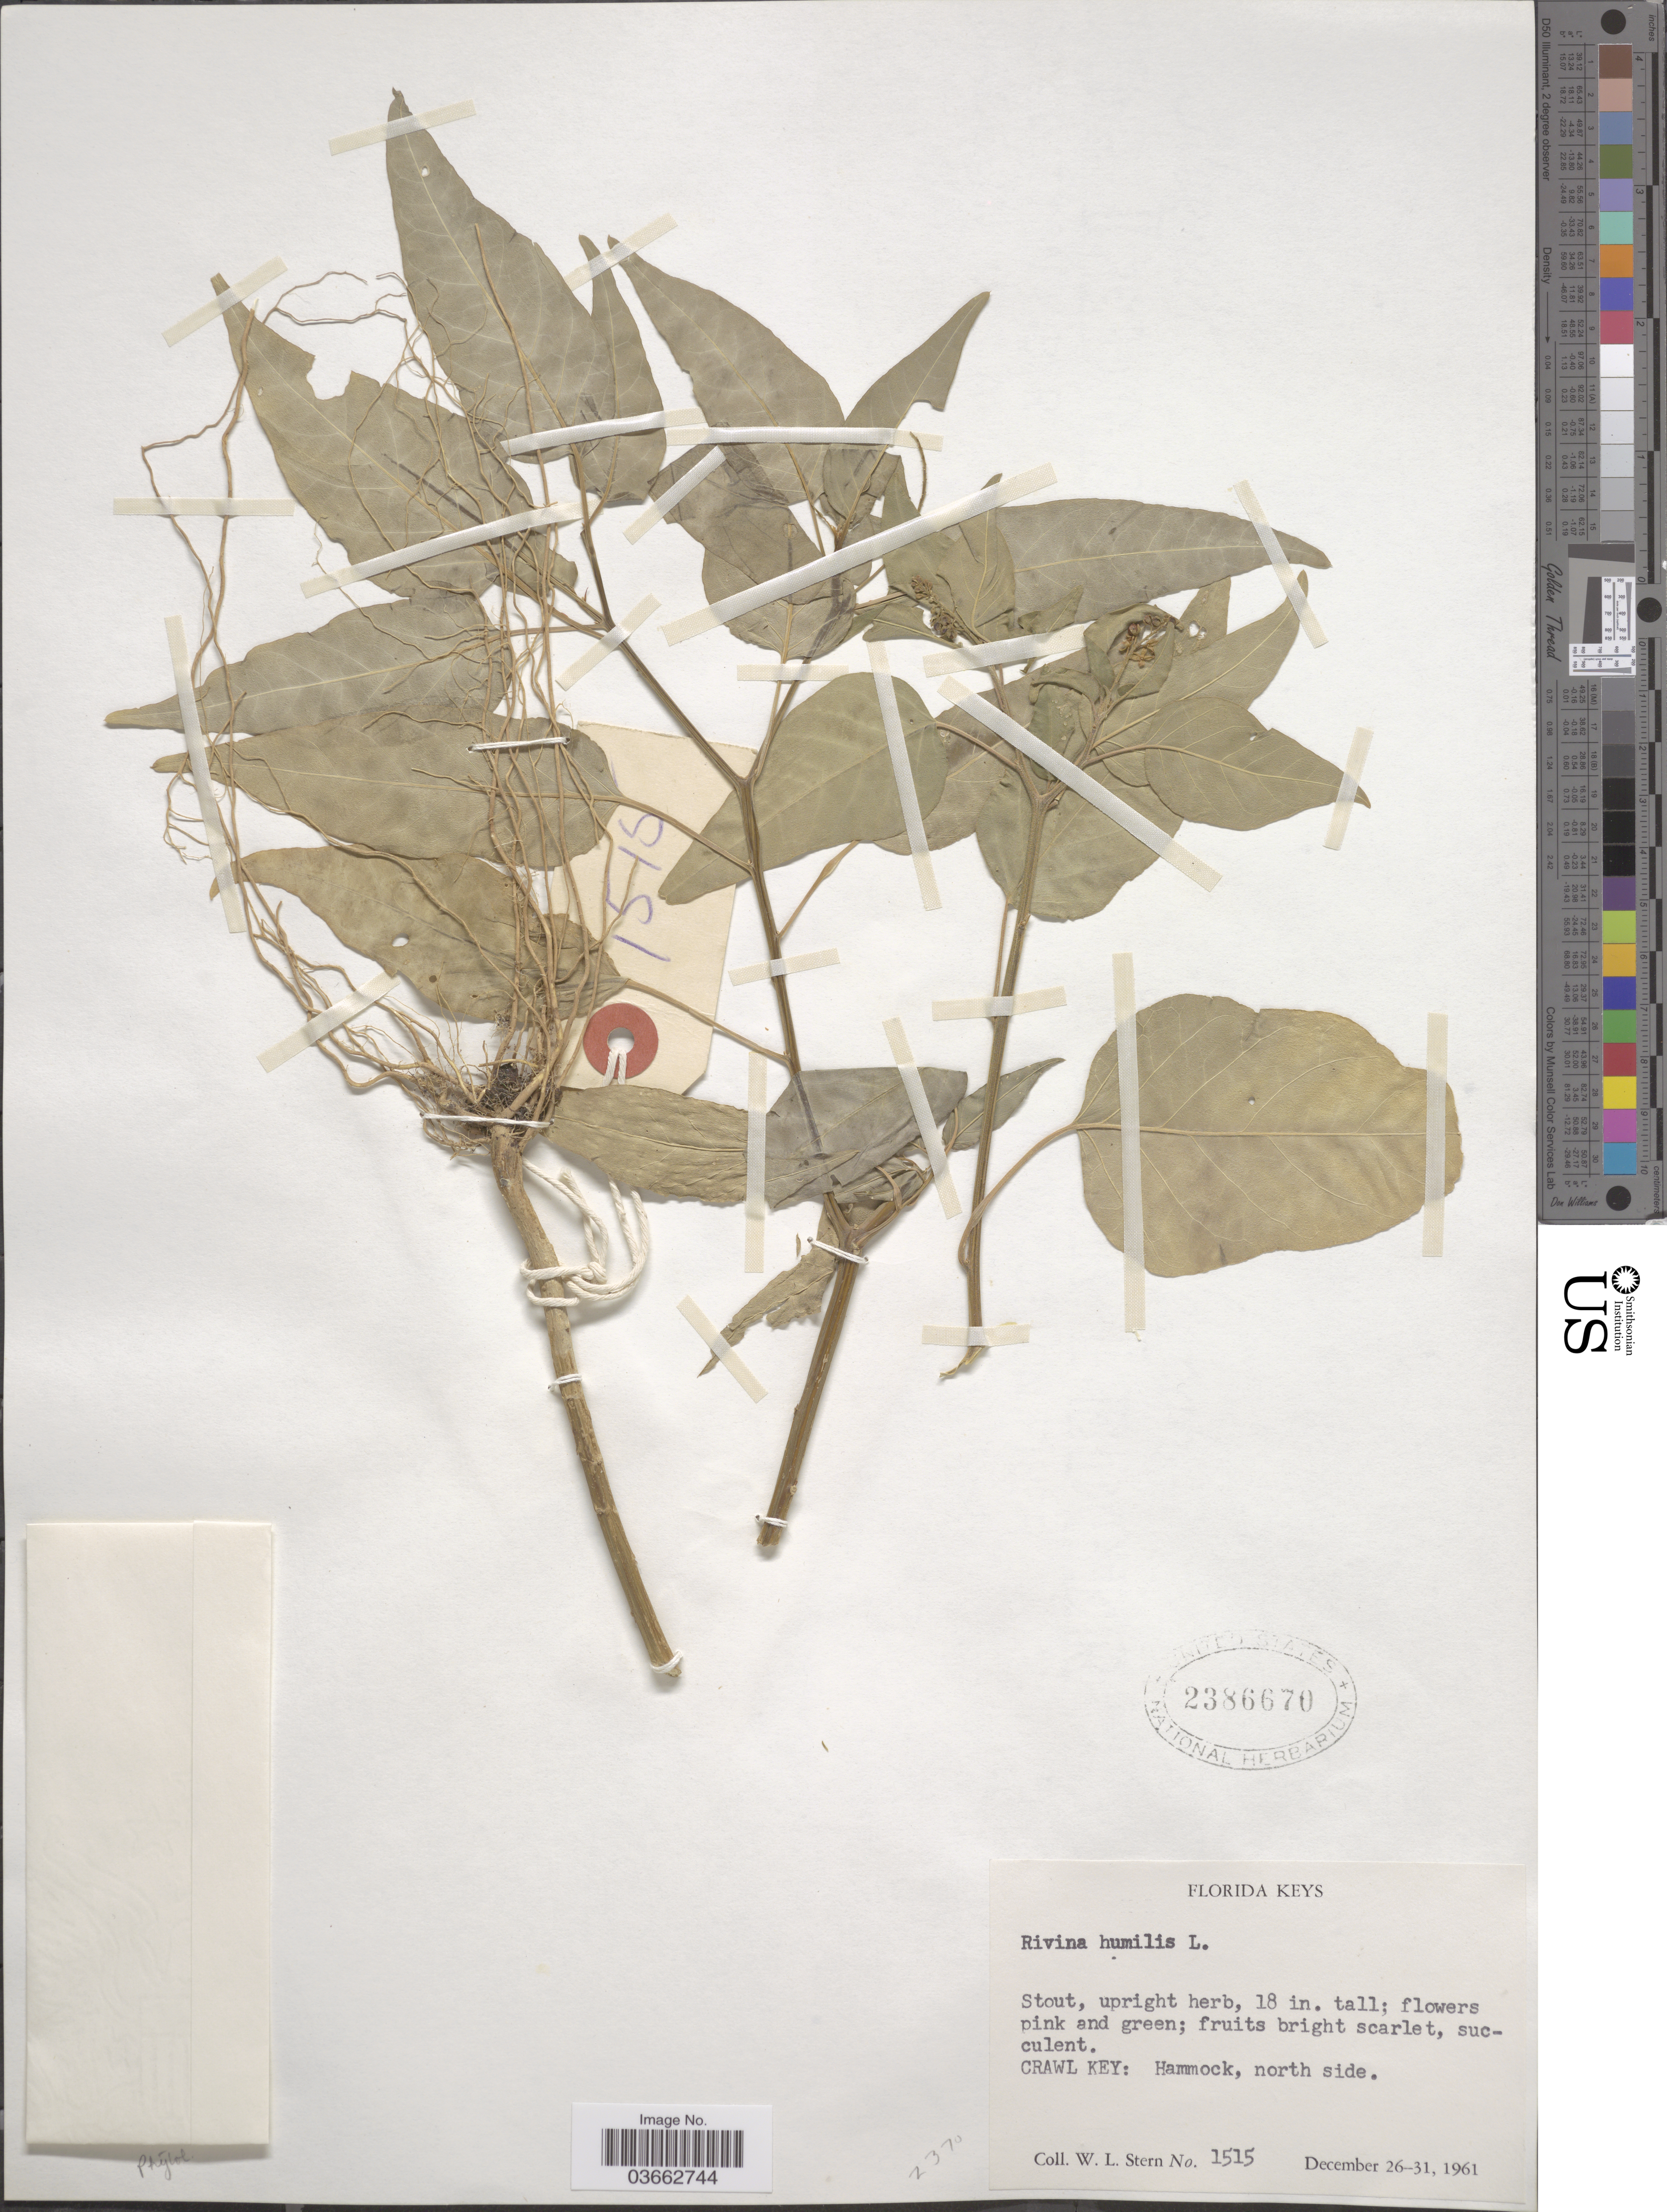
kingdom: Plantae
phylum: Tracheophyta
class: Magnoliopsida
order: Caryophyllales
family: Phytolaccaceae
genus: Rivina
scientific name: Rivina humilis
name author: L.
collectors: W. L. Stern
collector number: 1515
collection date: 1961-12-26/1961-12-31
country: United States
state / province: Florida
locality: Florida Keys. Crawl Key: Hammock, north side.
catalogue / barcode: US 2386670